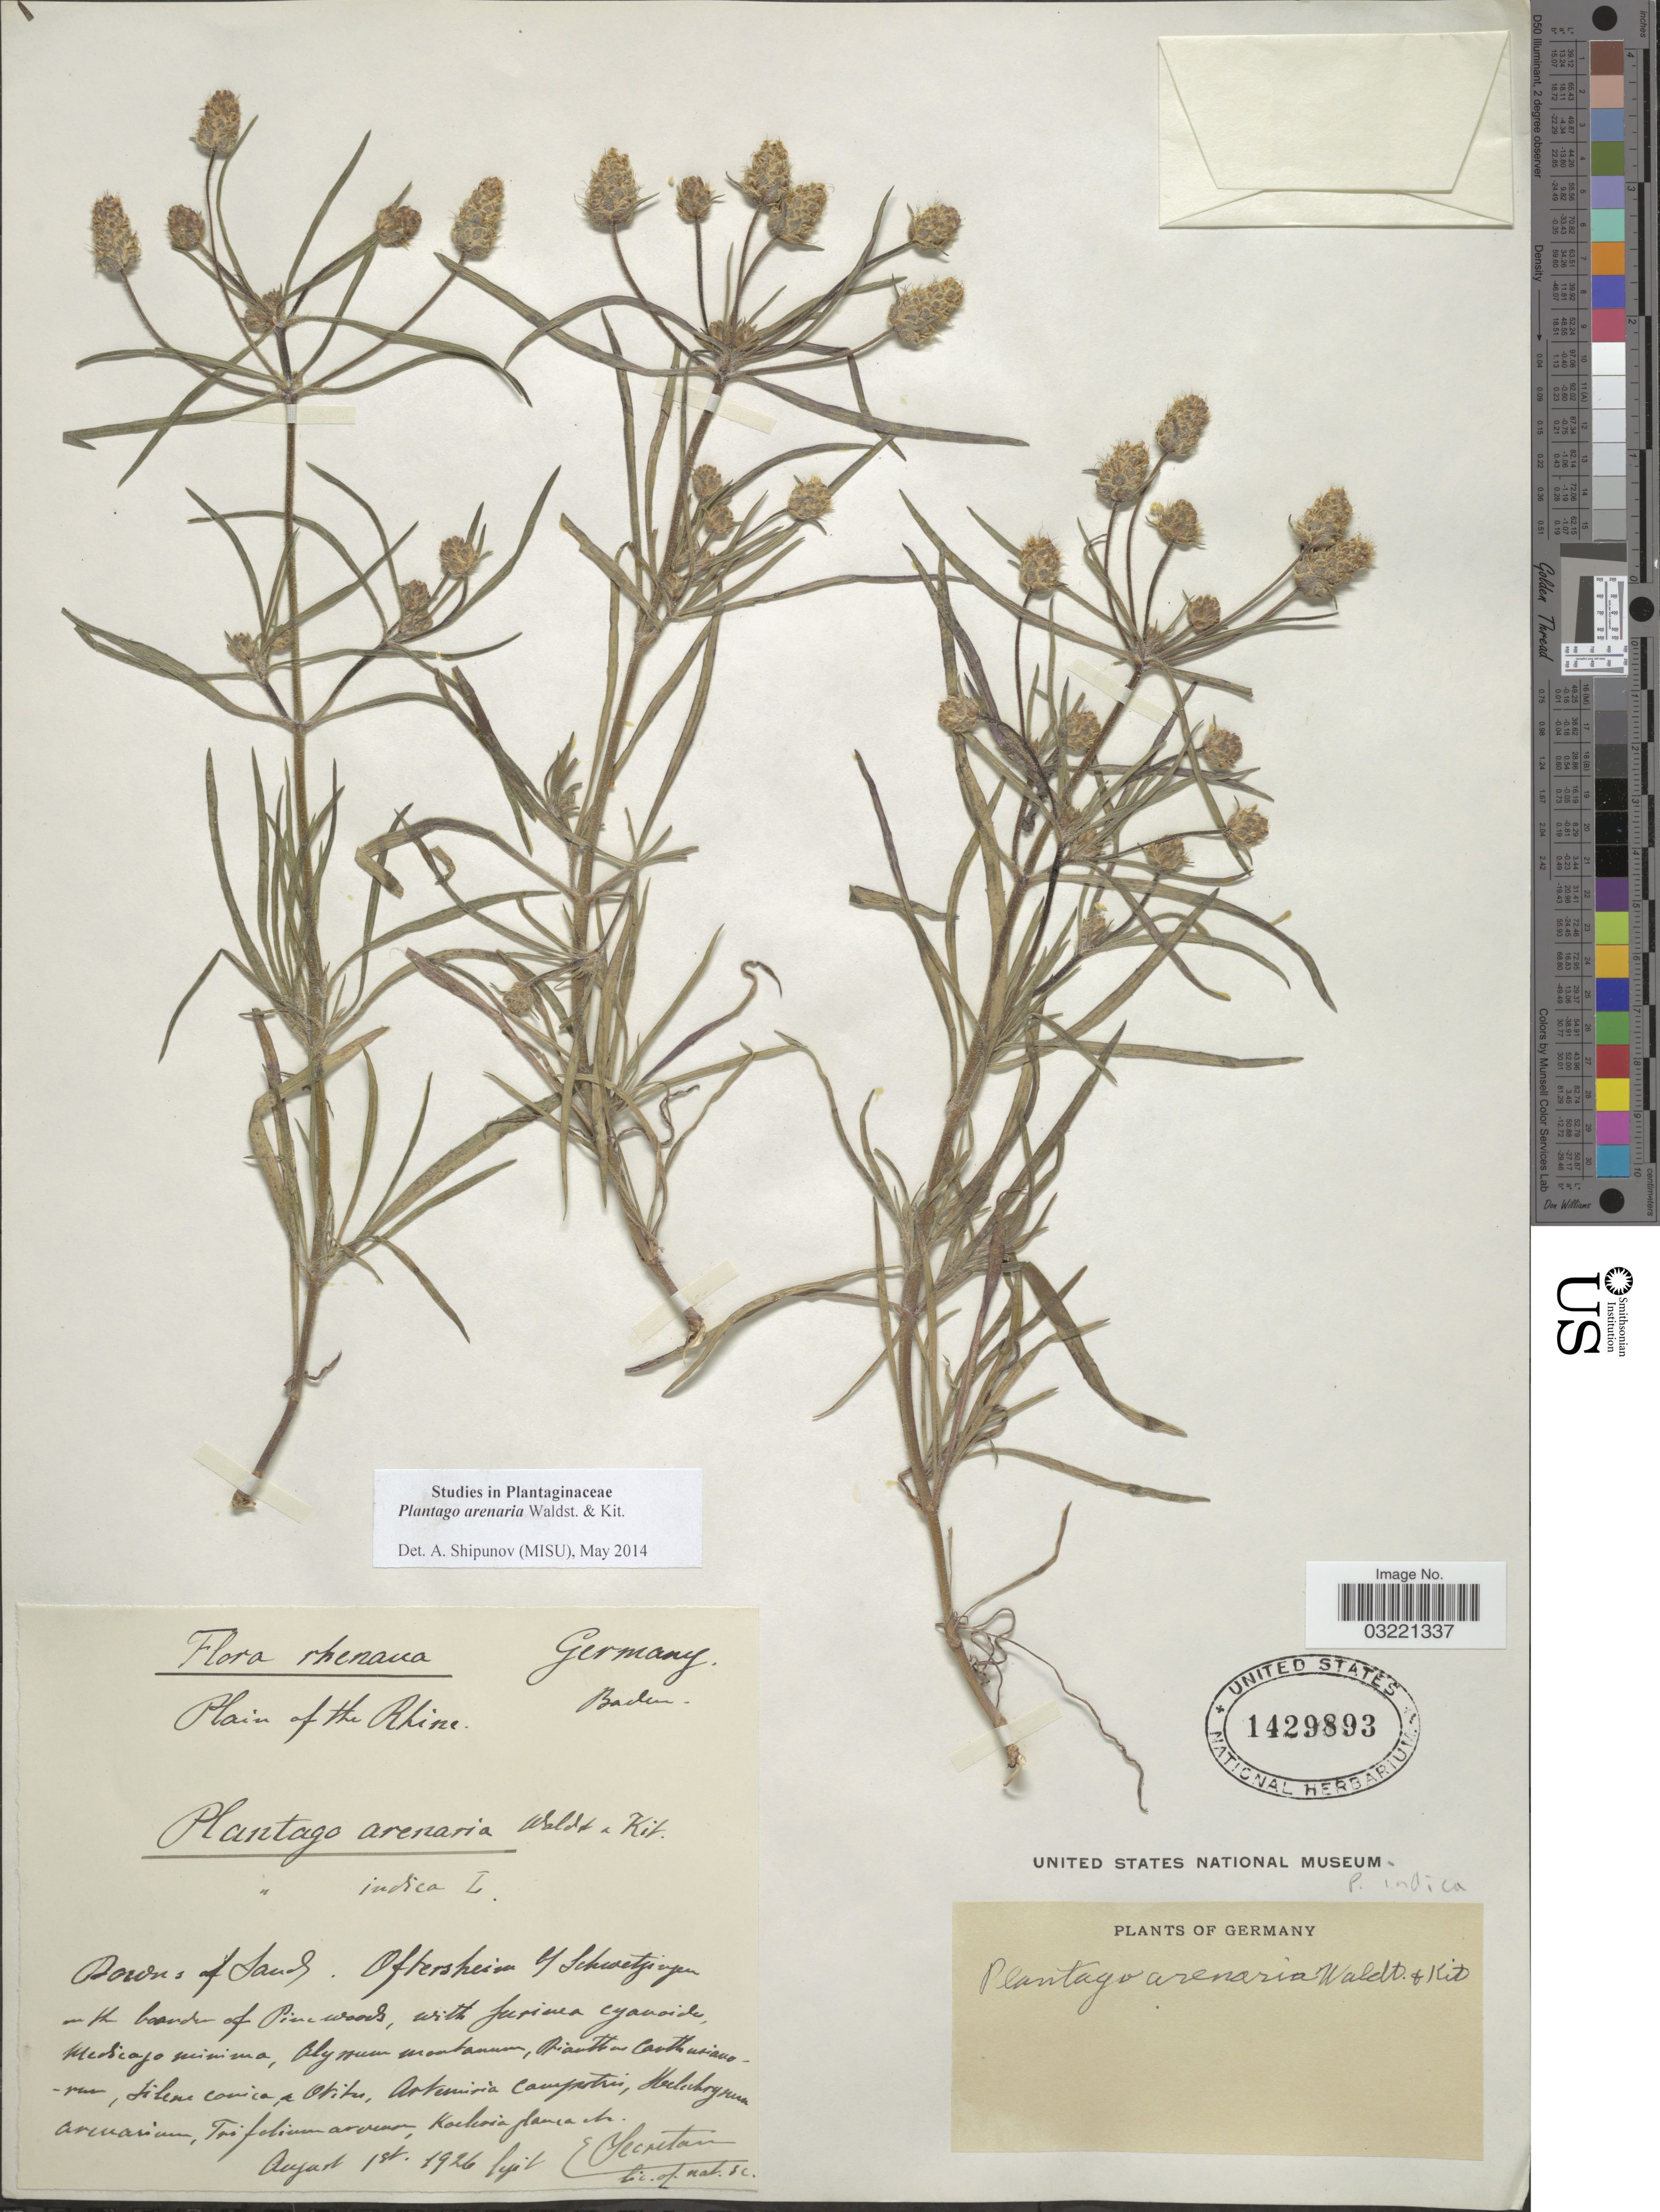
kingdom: Plantae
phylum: Tracheophyta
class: Magnoliopsida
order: Lamiales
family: Plantaginaceae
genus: Plantago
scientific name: Plantago arenaria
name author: Waldst. & Kit.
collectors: E. Secretan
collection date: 1926-08-01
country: Germany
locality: Plain of the Rhine. Borders of Sands [interpreted].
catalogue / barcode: US 1429893